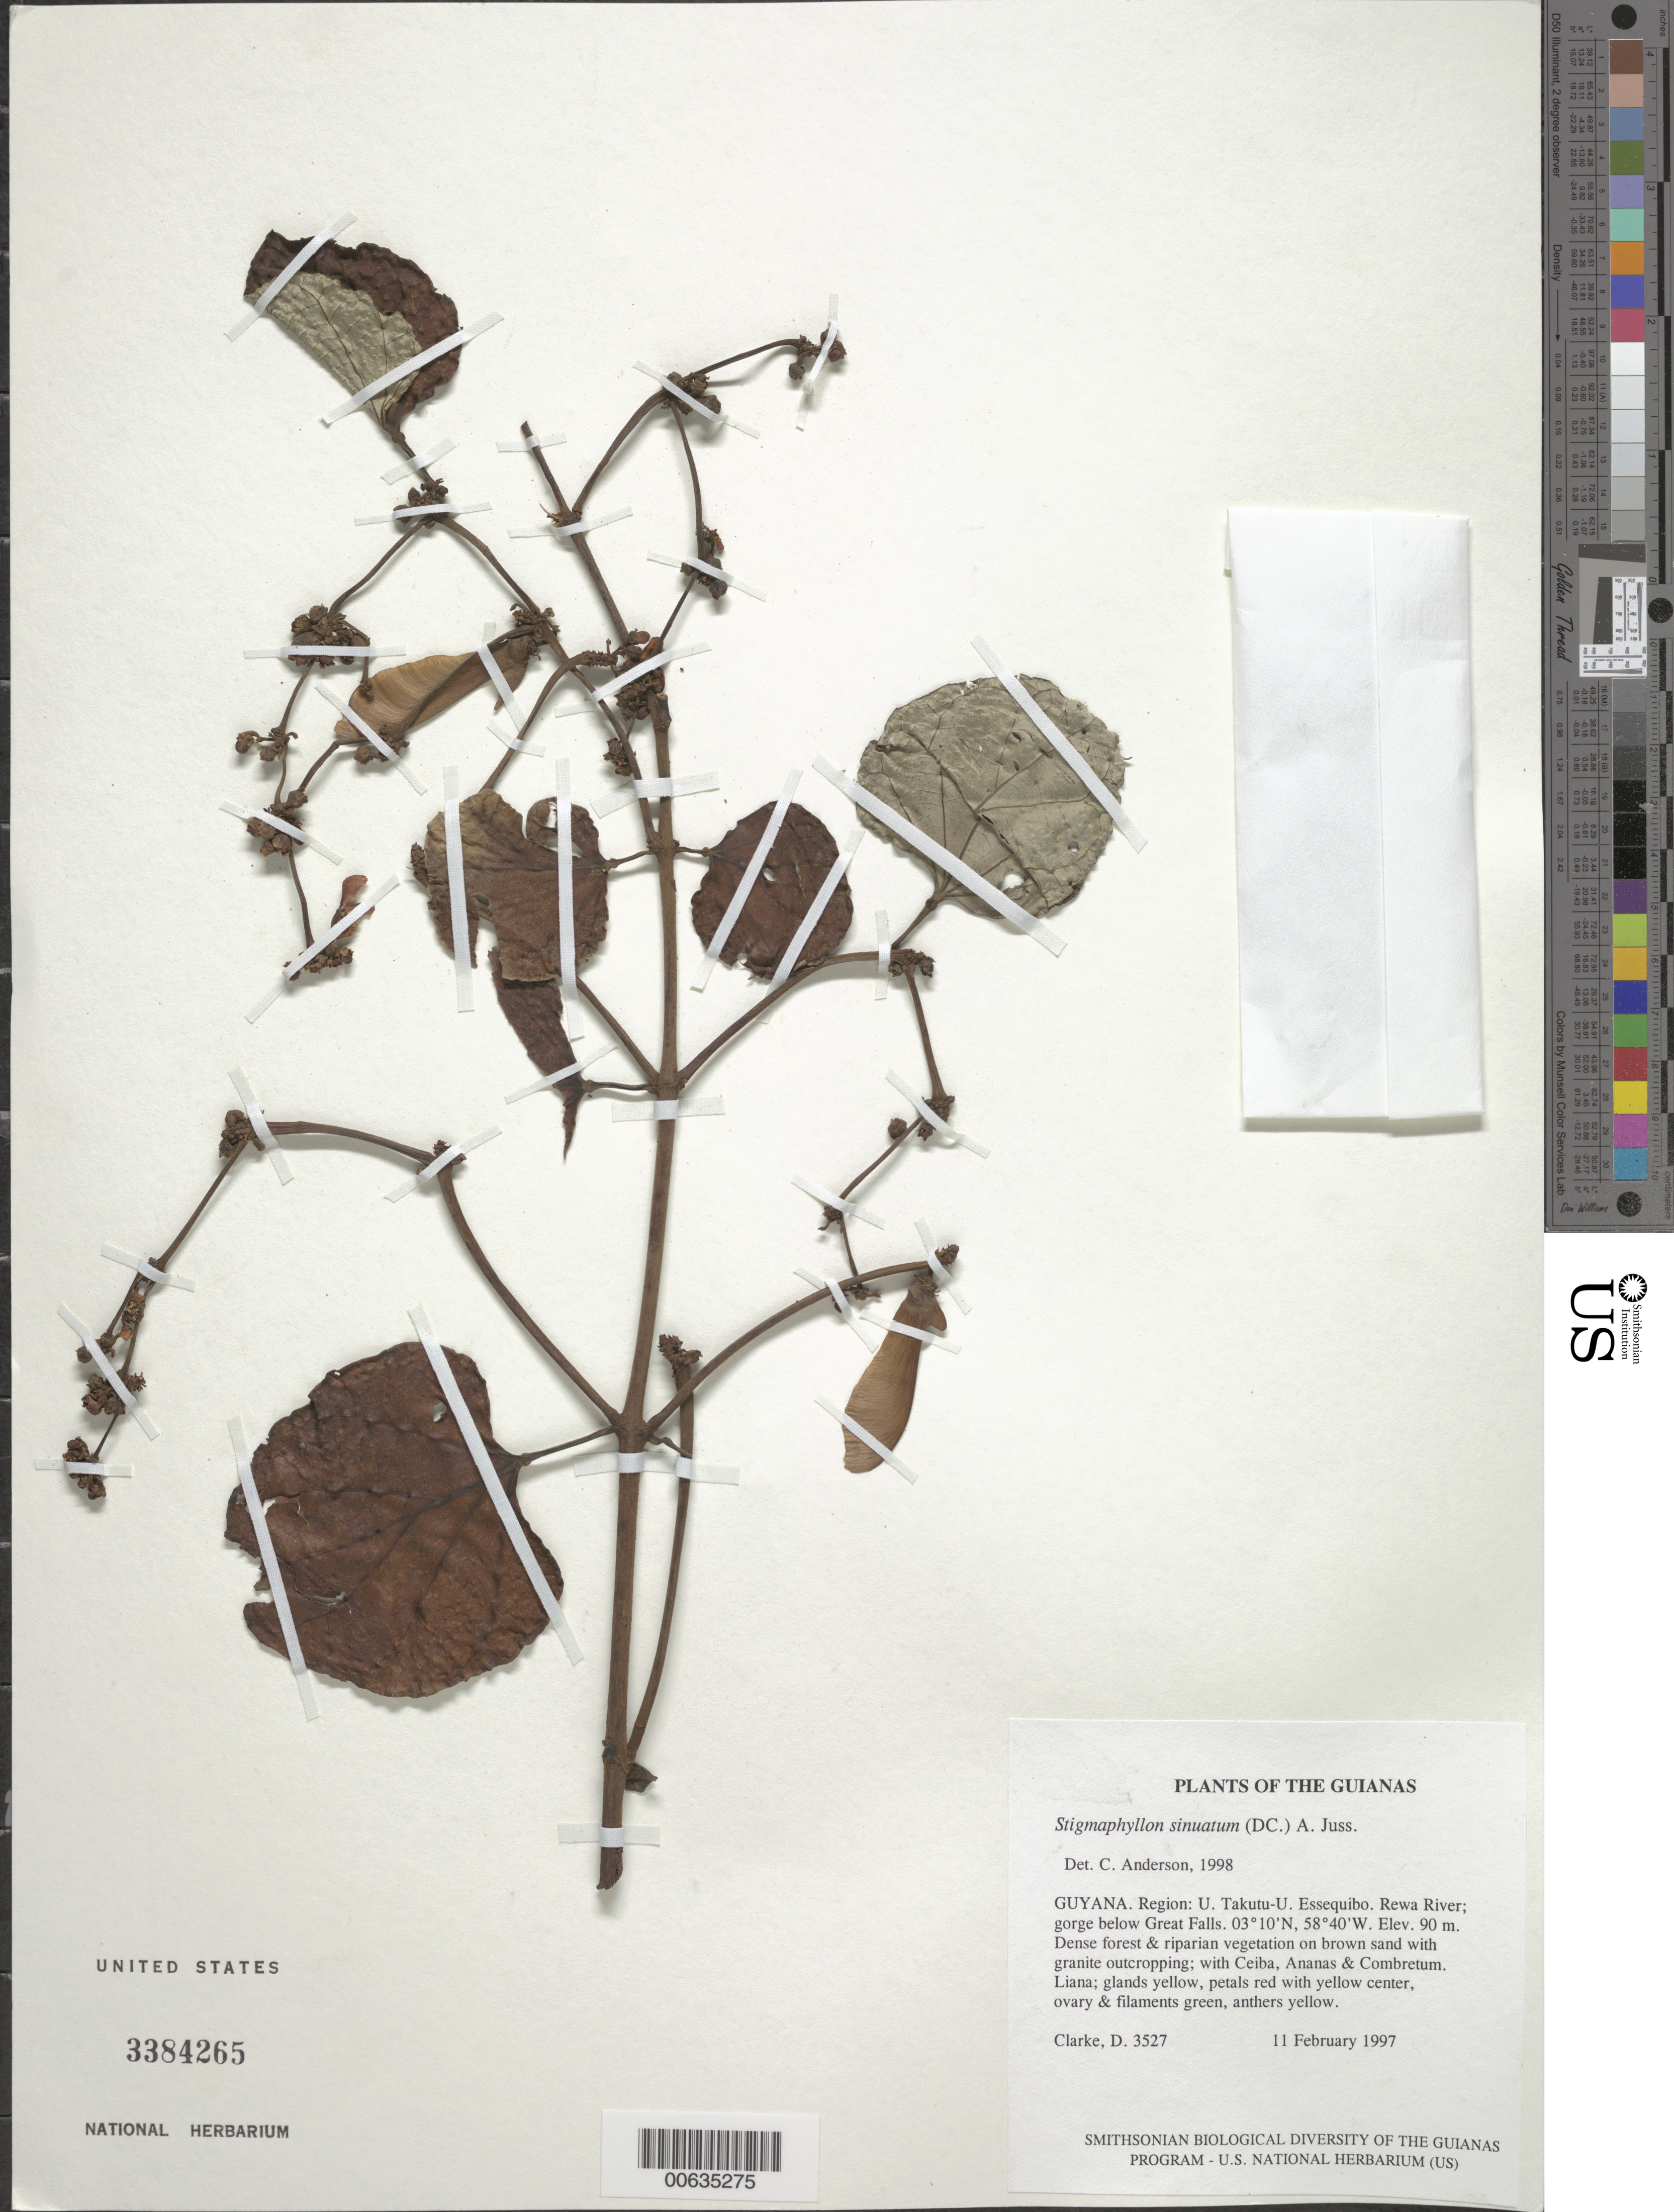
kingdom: Plantae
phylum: Tracheophyta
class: Magnoliopsida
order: Malpighiales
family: Malpighiaceae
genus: Stigmaphyllon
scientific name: Stigmaphyllon sinuatum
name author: (DC.) A. Juss.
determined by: Anderson, C.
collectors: H. D. Clarke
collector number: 3527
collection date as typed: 11 February 1997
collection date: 1997-02-11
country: Guyana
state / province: U. Takutu-U. Essequibo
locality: Rewa River; gorge below Great Falls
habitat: Dense forest & riparian vegetation on brown sand with granite outcropping; with Ceiba, Ananas & Combretum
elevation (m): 90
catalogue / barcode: US 3384265